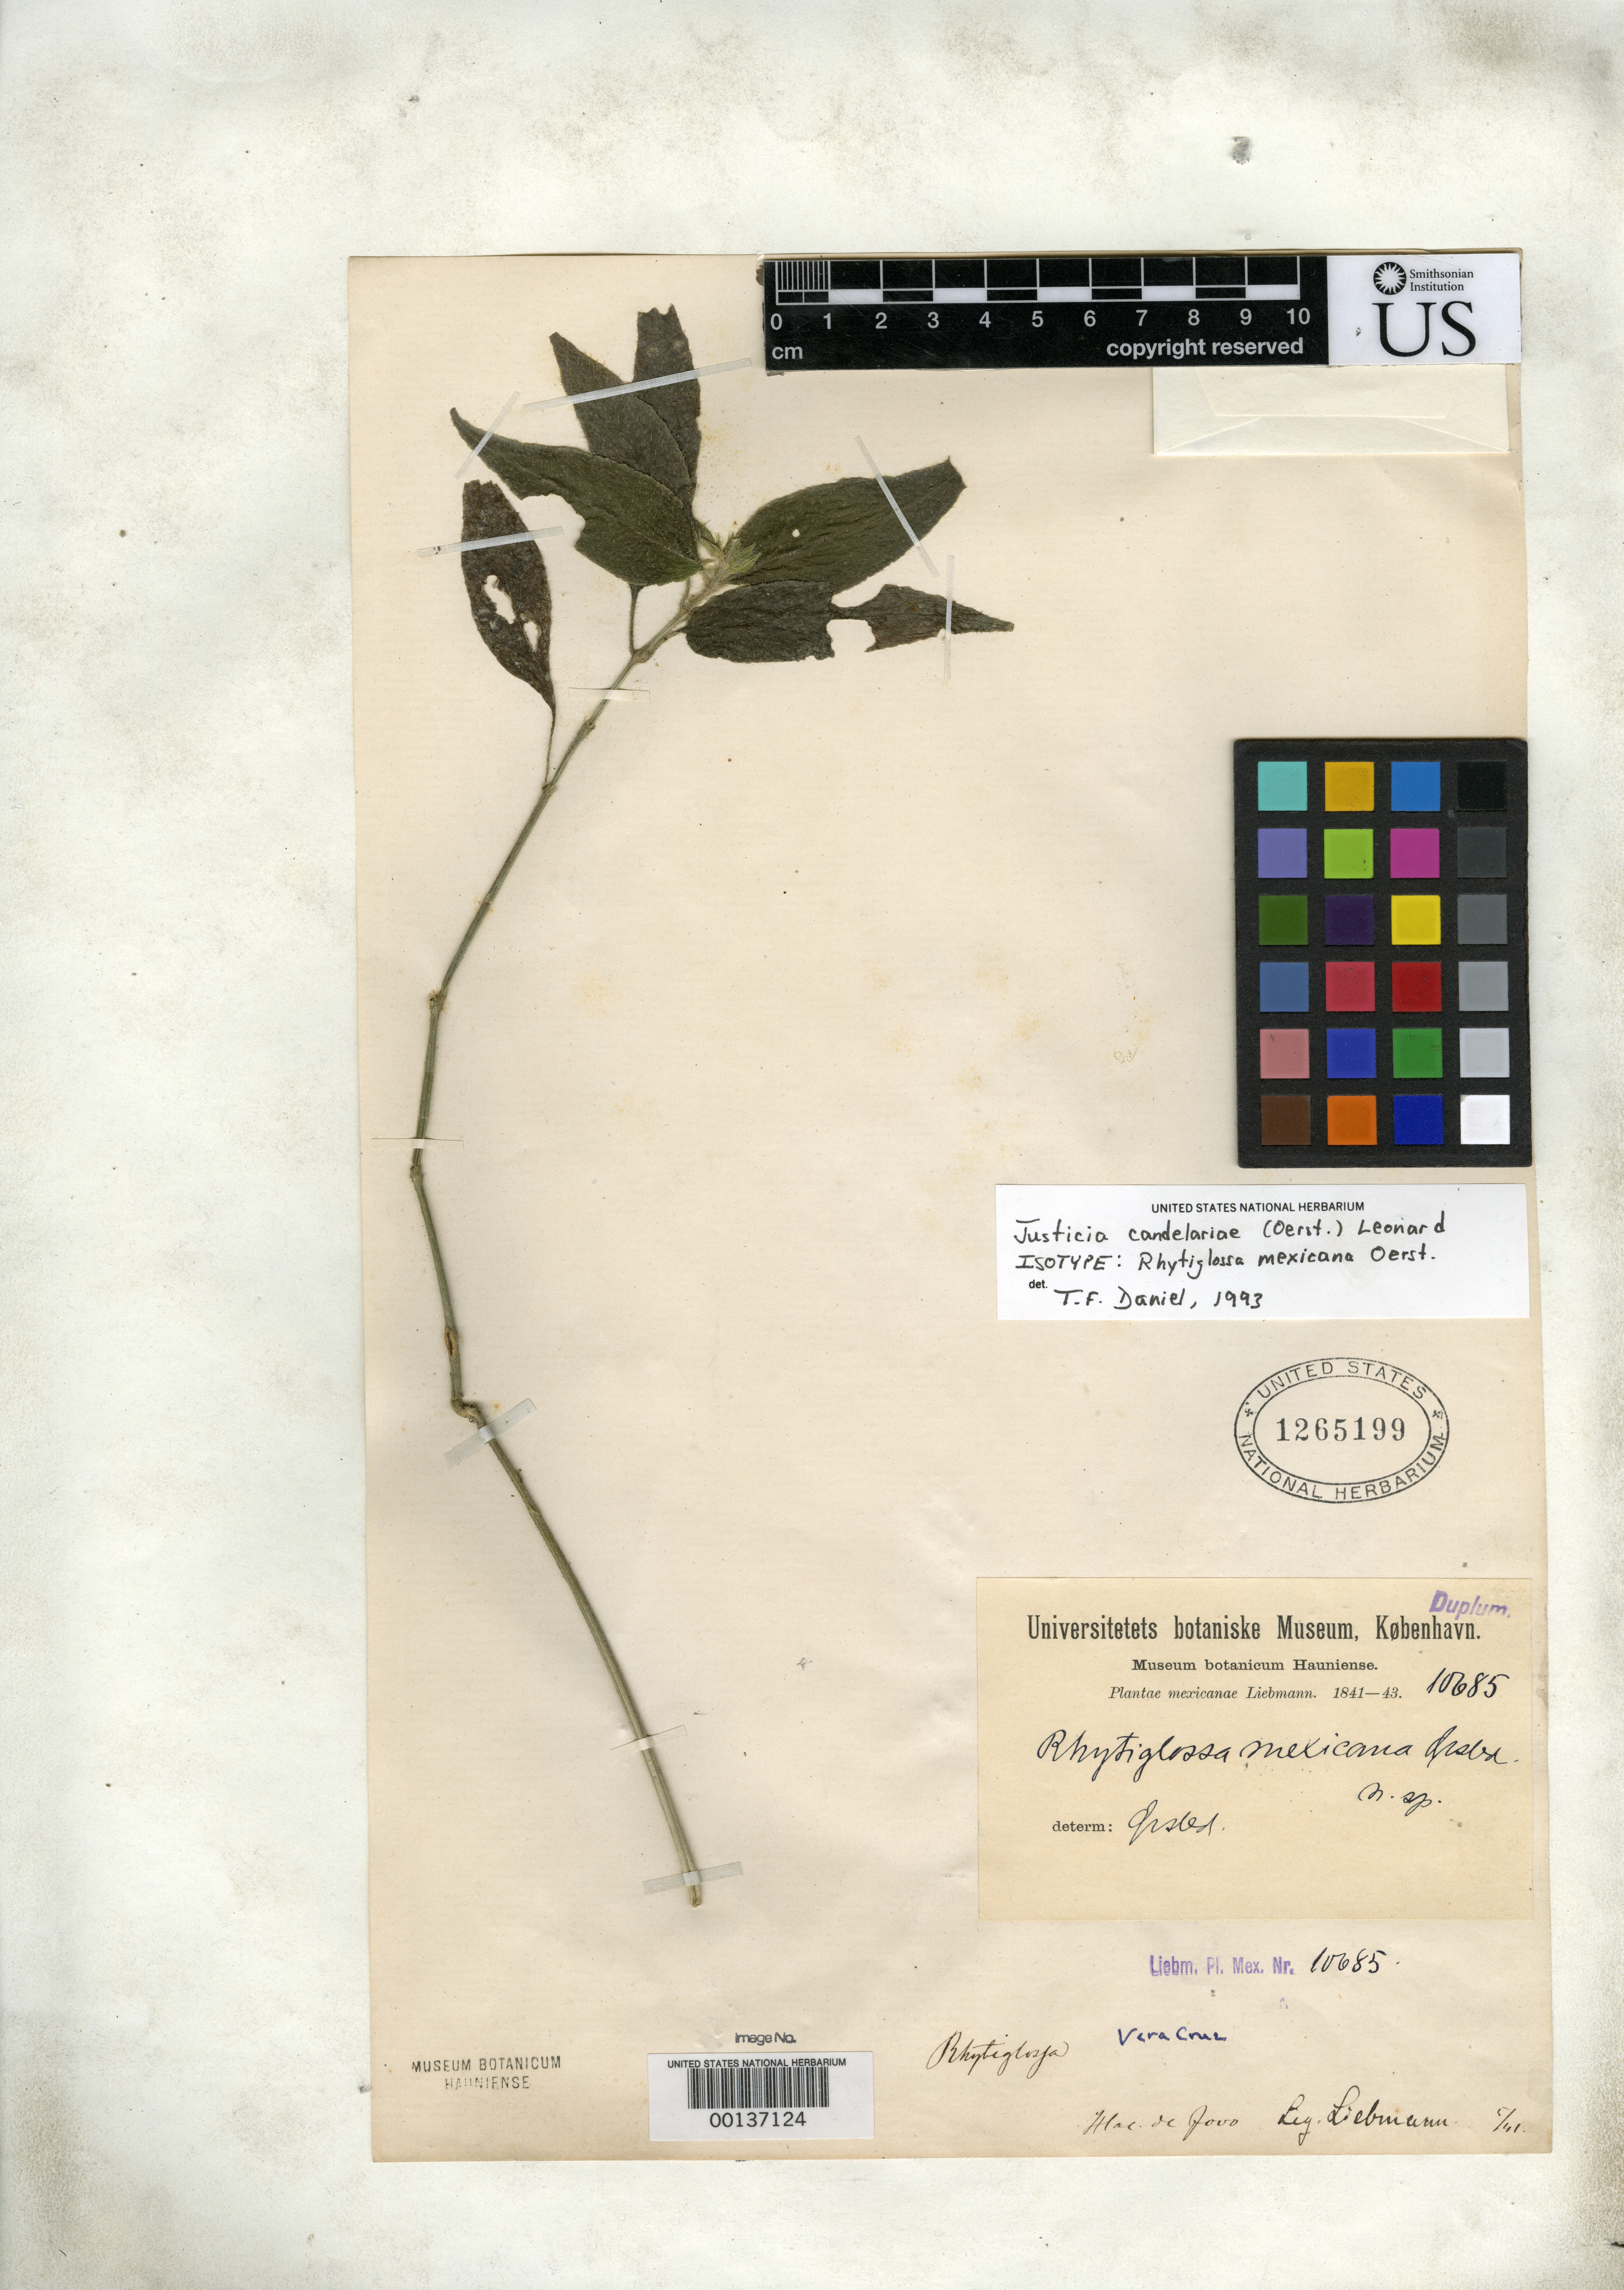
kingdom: Plantae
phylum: Tracheophyta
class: Magnoliopsida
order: Lamiales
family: Acanthaceae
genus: Rhytiglossa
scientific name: Rhytiglossa mexicana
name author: Oerst.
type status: Type Collection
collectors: F. M. Liebmann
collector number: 10685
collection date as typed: May 1841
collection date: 1841-05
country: Mexico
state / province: Veracruz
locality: Alac de Jovo.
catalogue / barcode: US 1265199